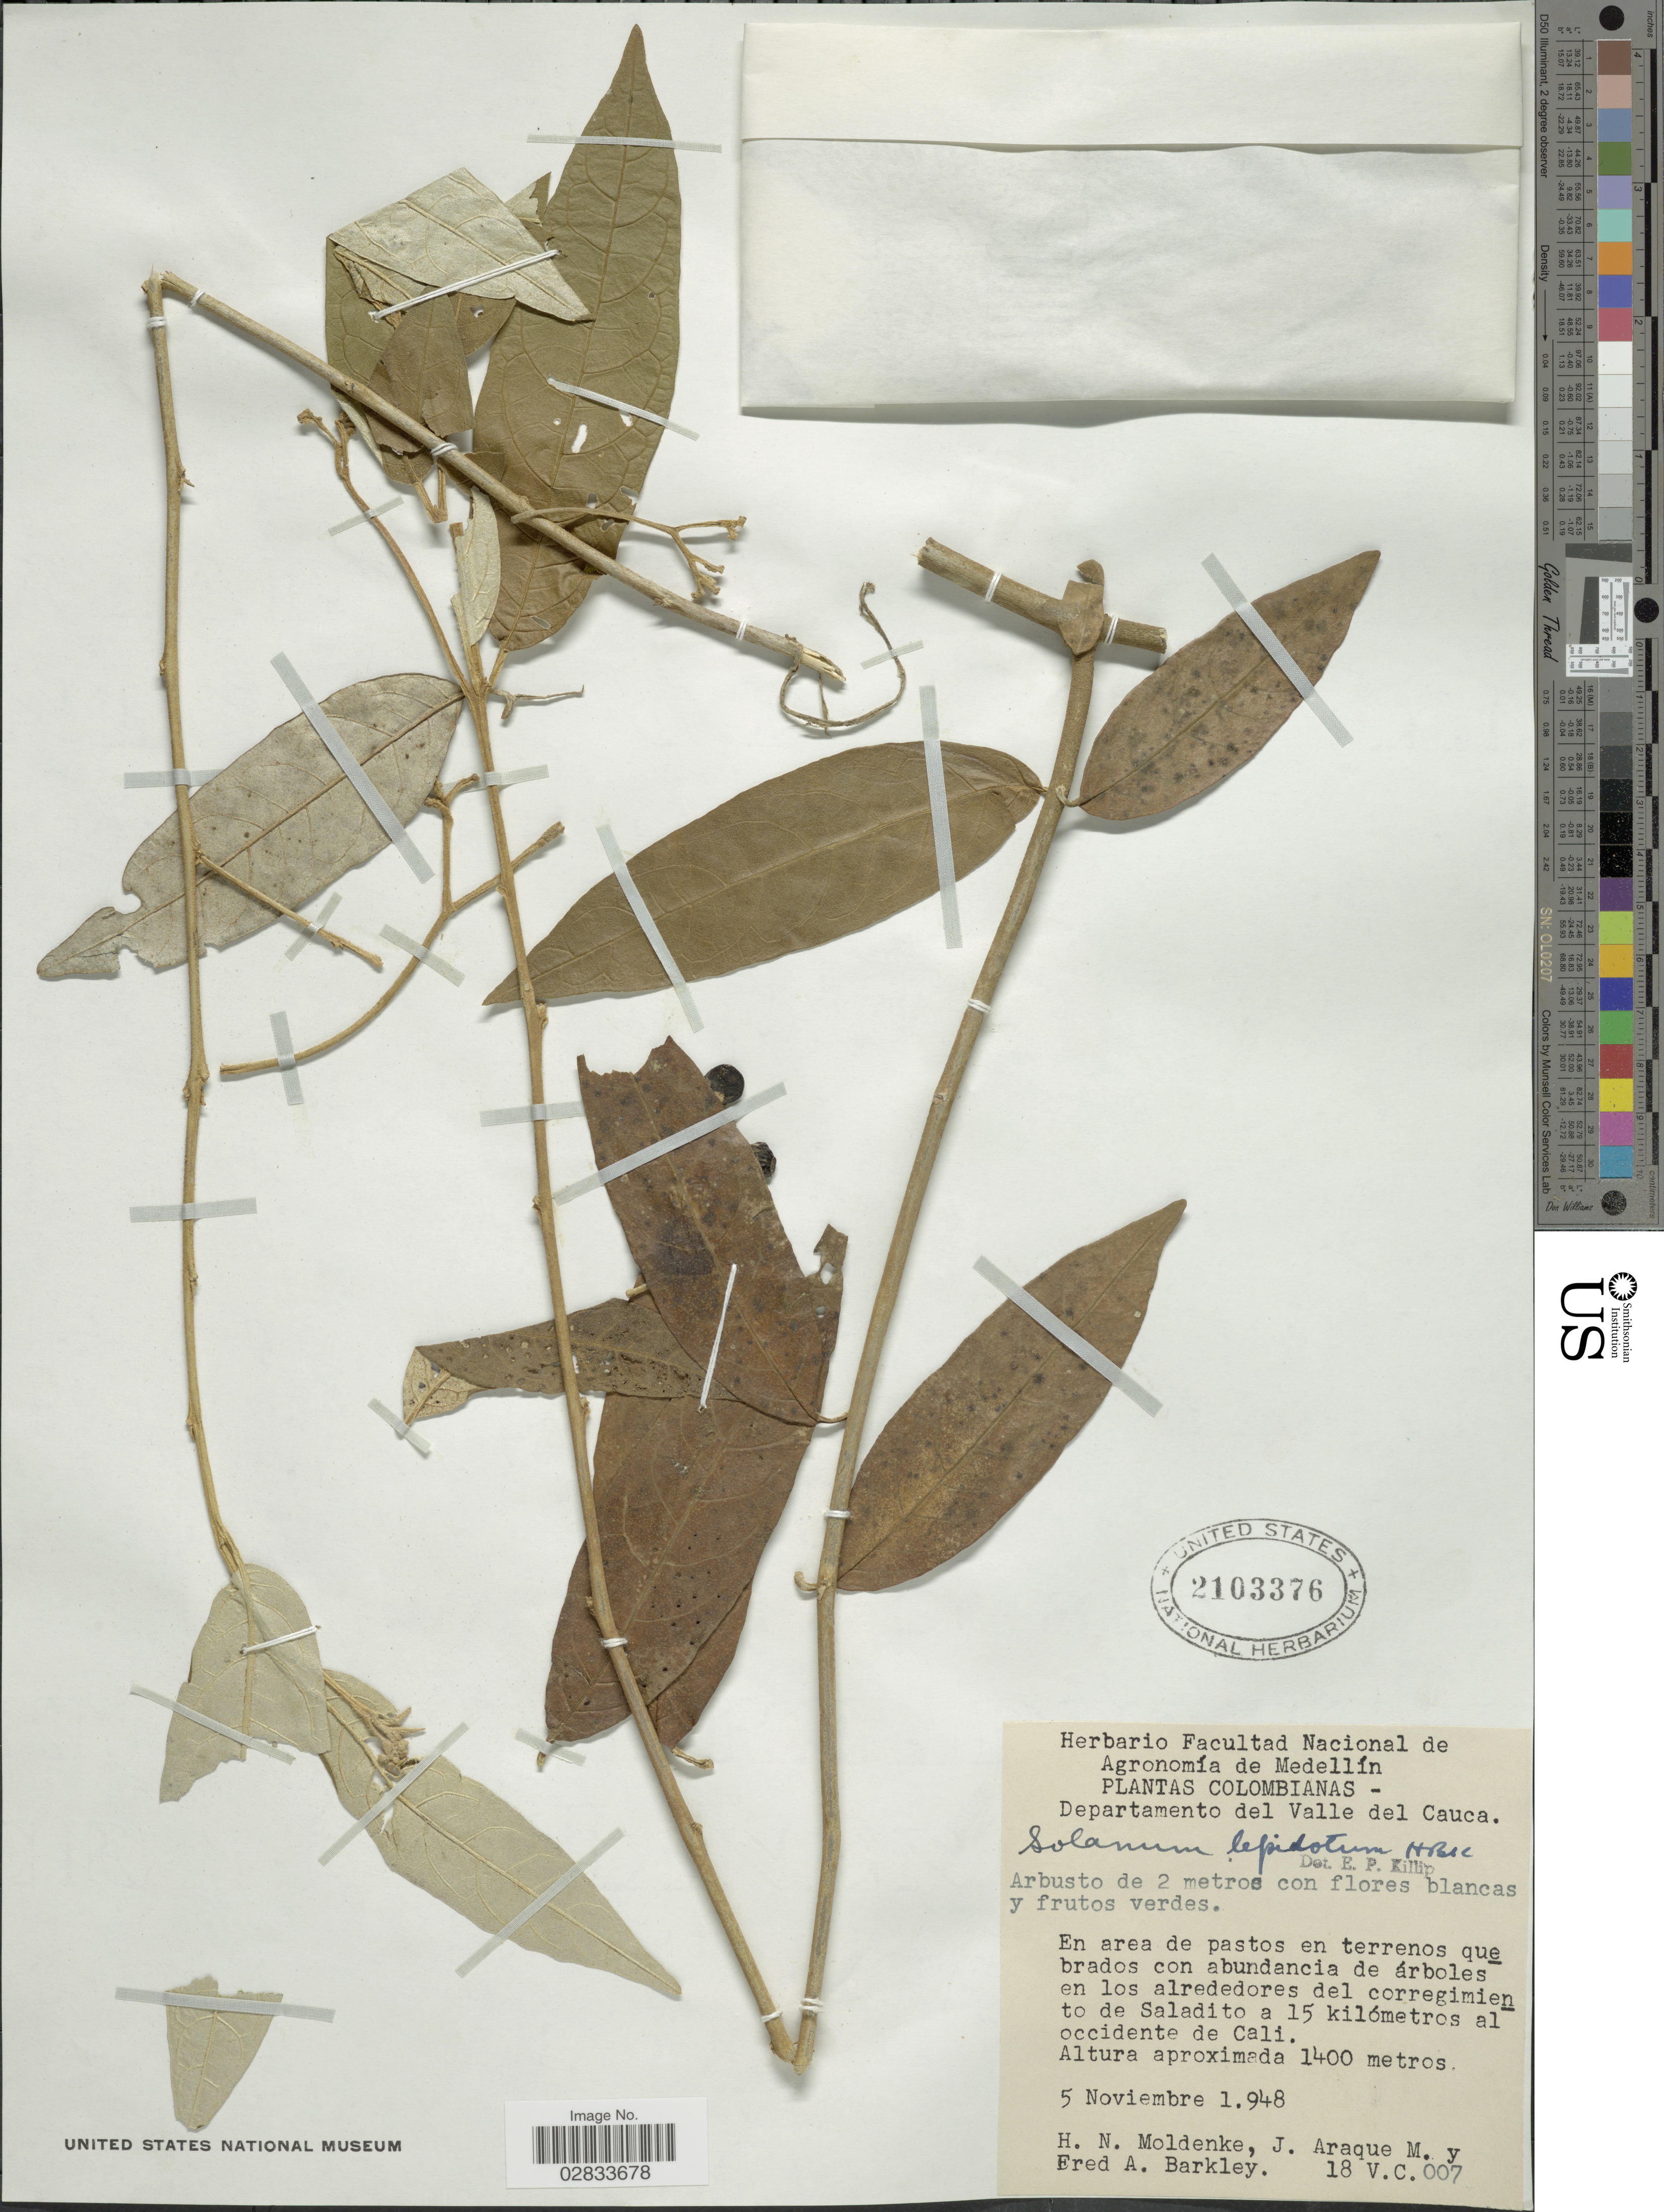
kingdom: Plantae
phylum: Tracheophyta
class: Magnoliopsida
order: Solanales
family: Solanaceae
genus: Solanum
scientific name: Solanum lepidotum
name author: Humb. & Bonpl. ex Dunal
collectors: H. N. Moldenke, J. Araque Molina & F. A. Barkley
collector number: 18 V.C. 007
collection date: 1948-11-05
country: Colombia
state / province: Valle del Cauca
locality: Departamento del Valle del Cauca, en los alrededores del corregimiento de Saladito a 15 kilómetros al occidente de Cali.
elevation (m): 1400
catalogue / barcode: US 2103376